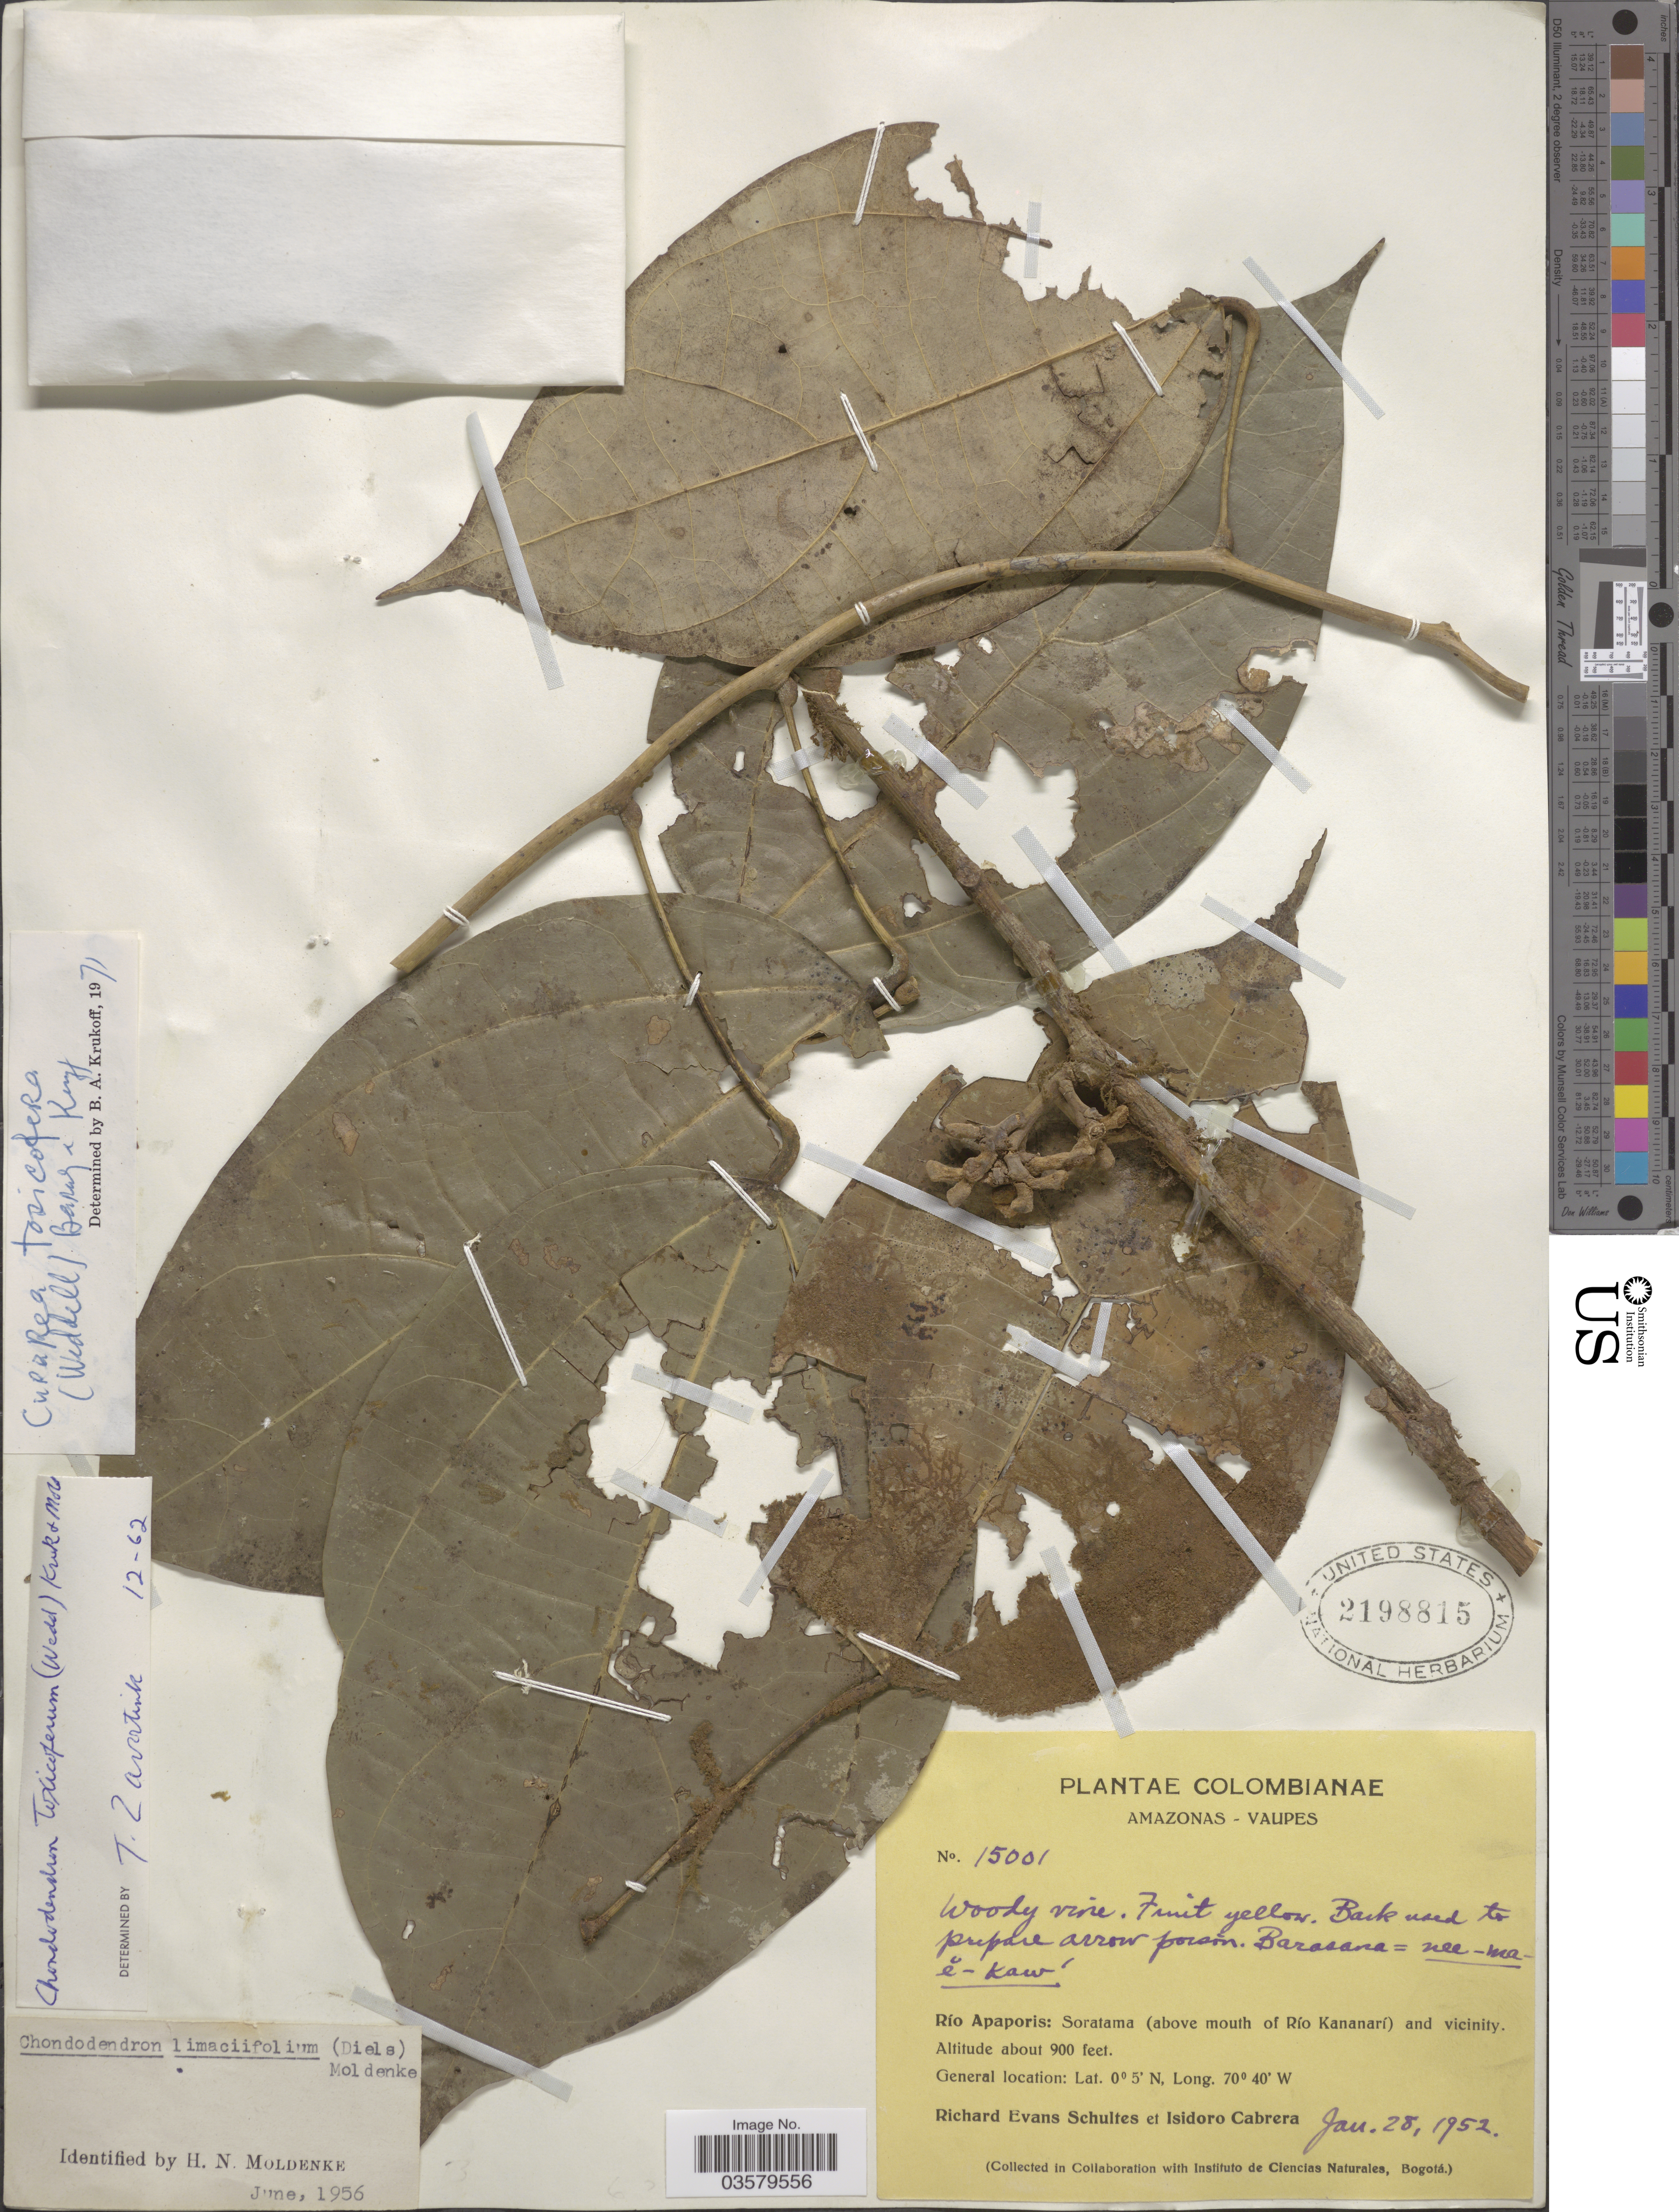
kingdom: Plantae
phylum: Tracheophyta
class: Magnoliopsida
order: Ranunculales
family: Menispermaceae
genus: Curarea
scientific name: Curarea toxicofera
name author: (Wedd.) Barneby & Krukoff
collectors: R. E. Schultes & I. Cabrera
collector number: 15001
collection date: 1952-01-28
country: Colombia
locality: Amazonas-Vaupes. Río Apaporis: Soratama (above mouth of Río Kananarí) and vicinity.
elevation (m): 274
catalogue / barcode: US 2198815